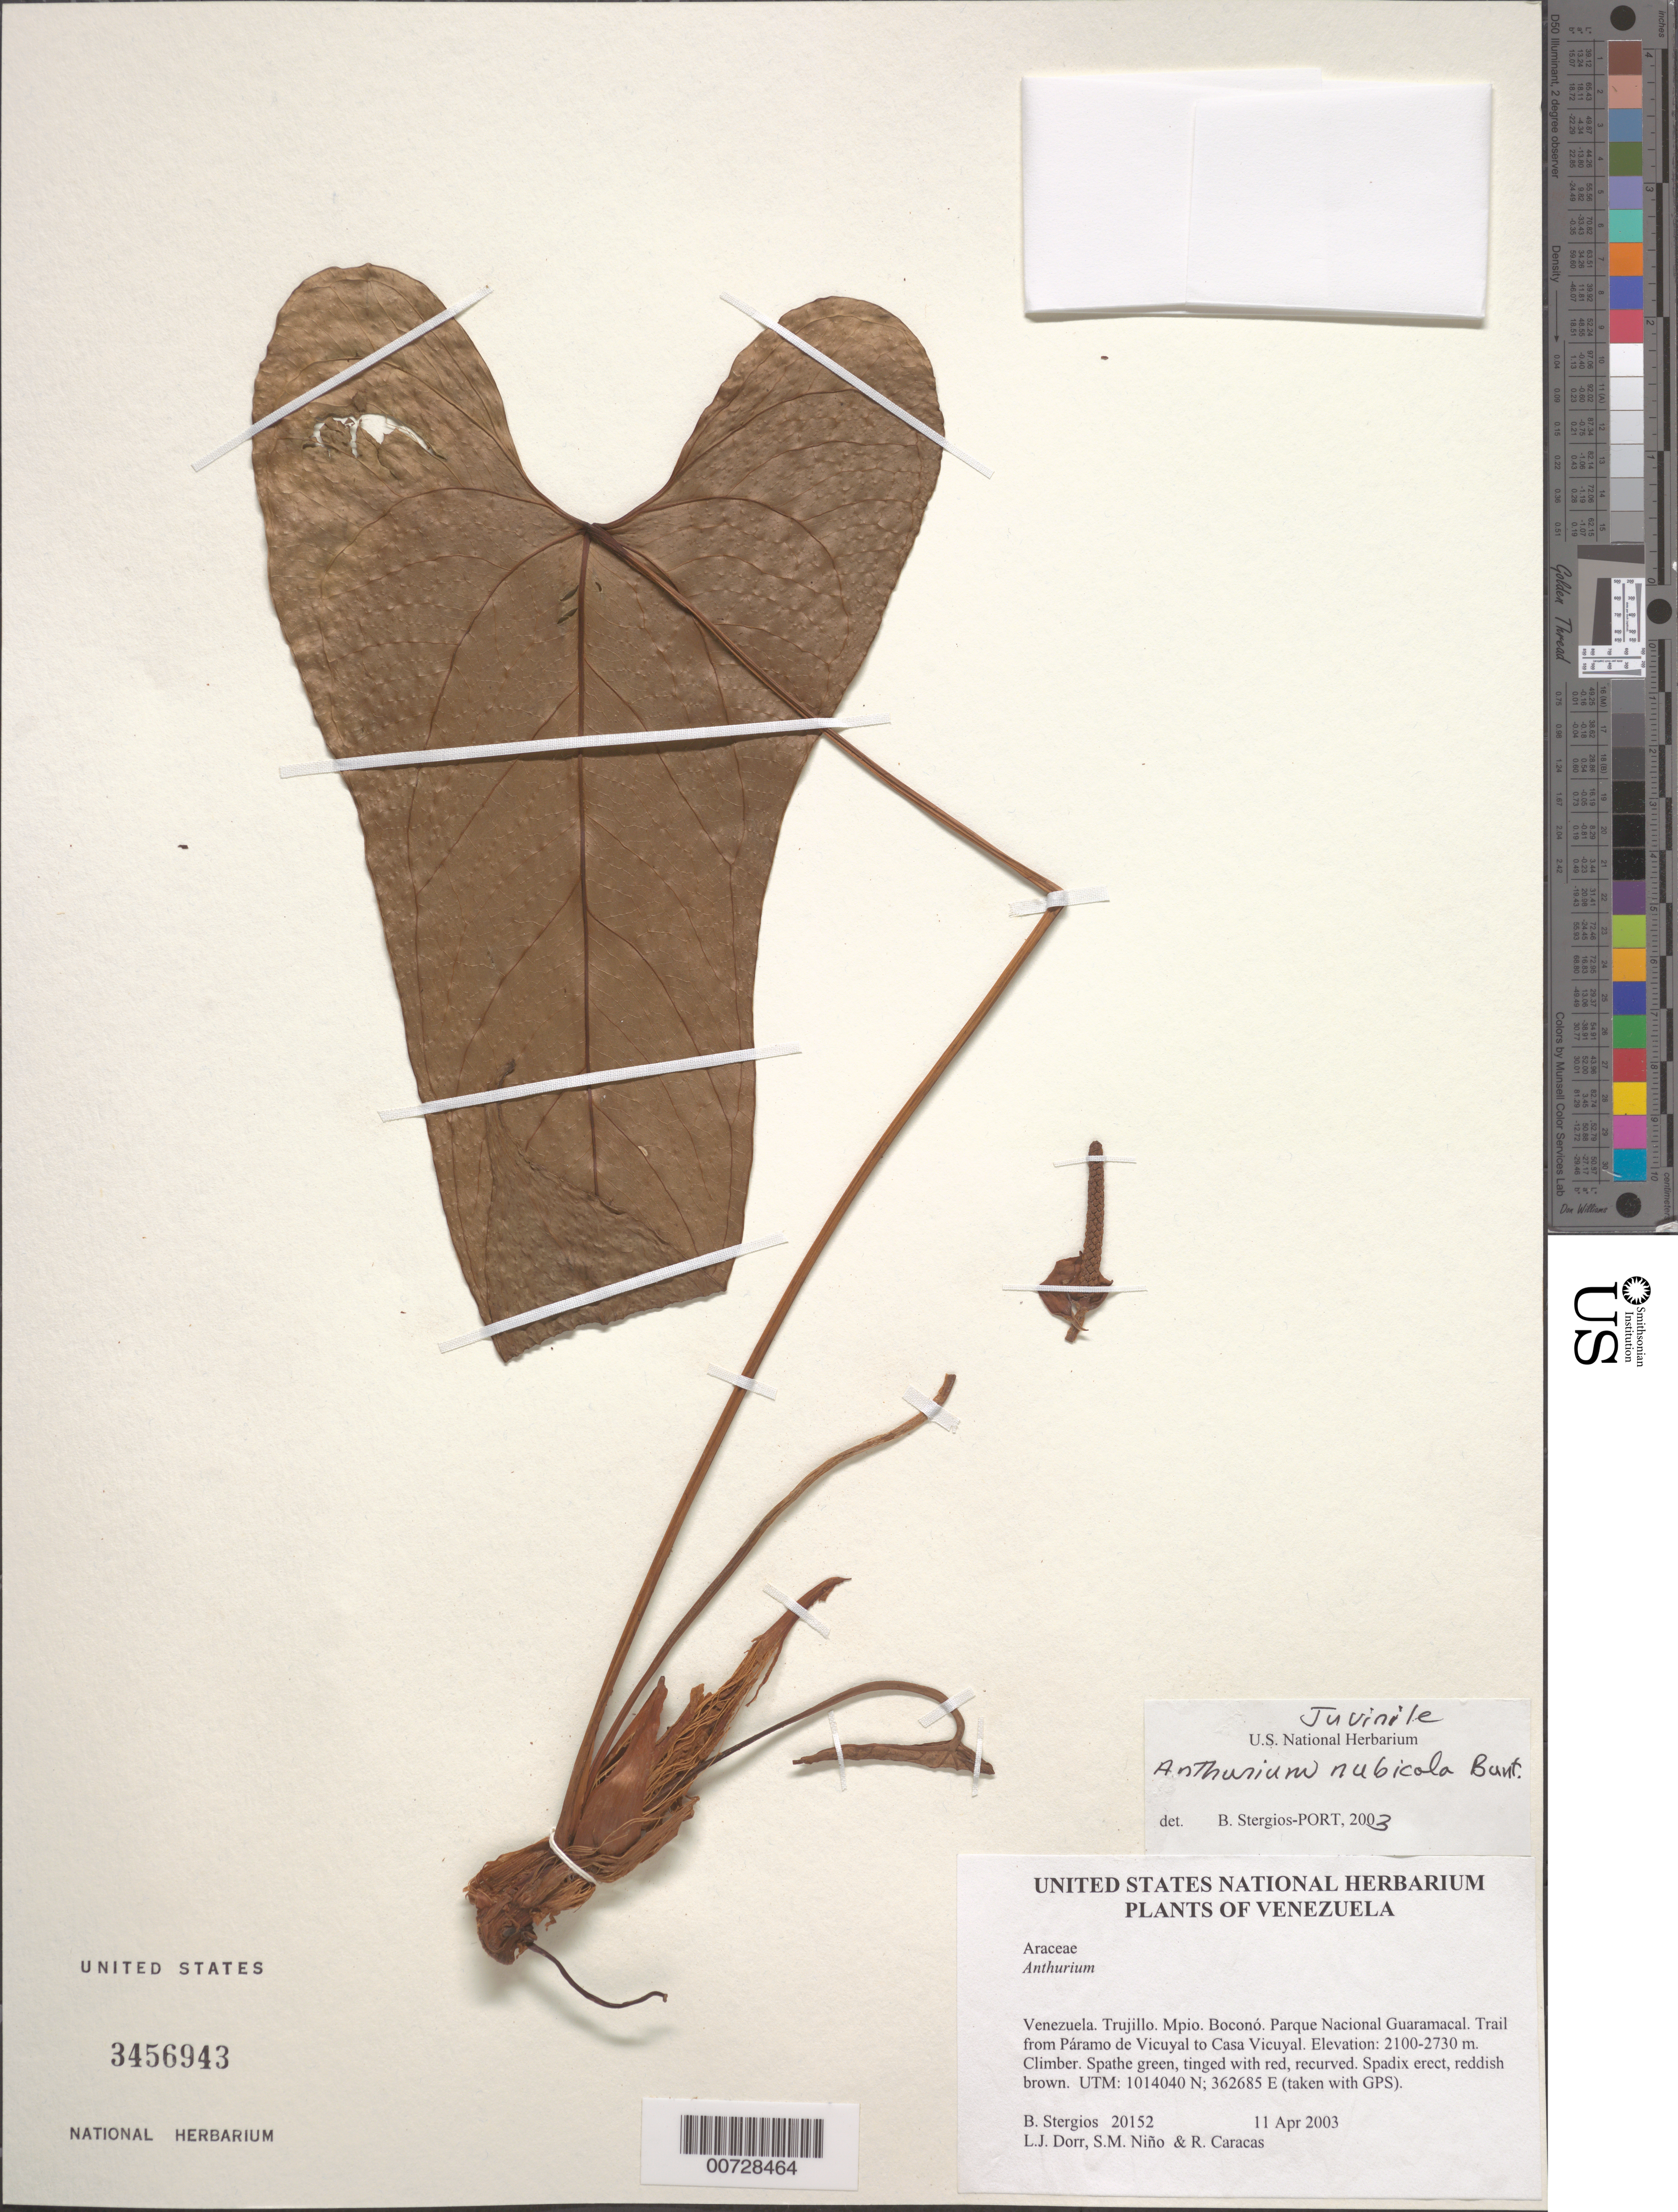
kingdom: Plantae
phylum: Tracheophyta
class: Liliopsida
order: Alismatales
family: Araceae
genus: Anthurium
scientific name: Anthurium nubicola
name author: G.S. Bunting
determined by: Stergios, B. G.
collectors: B. G. Stergios, L. J. Dorr, S. M. Niño & R. Caracas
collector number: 20152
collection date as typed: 11 Apr 2003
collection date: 2003-04-11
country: Venezuela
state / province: Trujillo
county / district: Boconó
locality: Parque Nacional Guaramacal. Trail from Páramo de Vicuyal to Casa Vicuyal.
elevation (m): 2100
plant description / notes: PORT, US; JUVENILE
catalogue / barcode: US 3456943